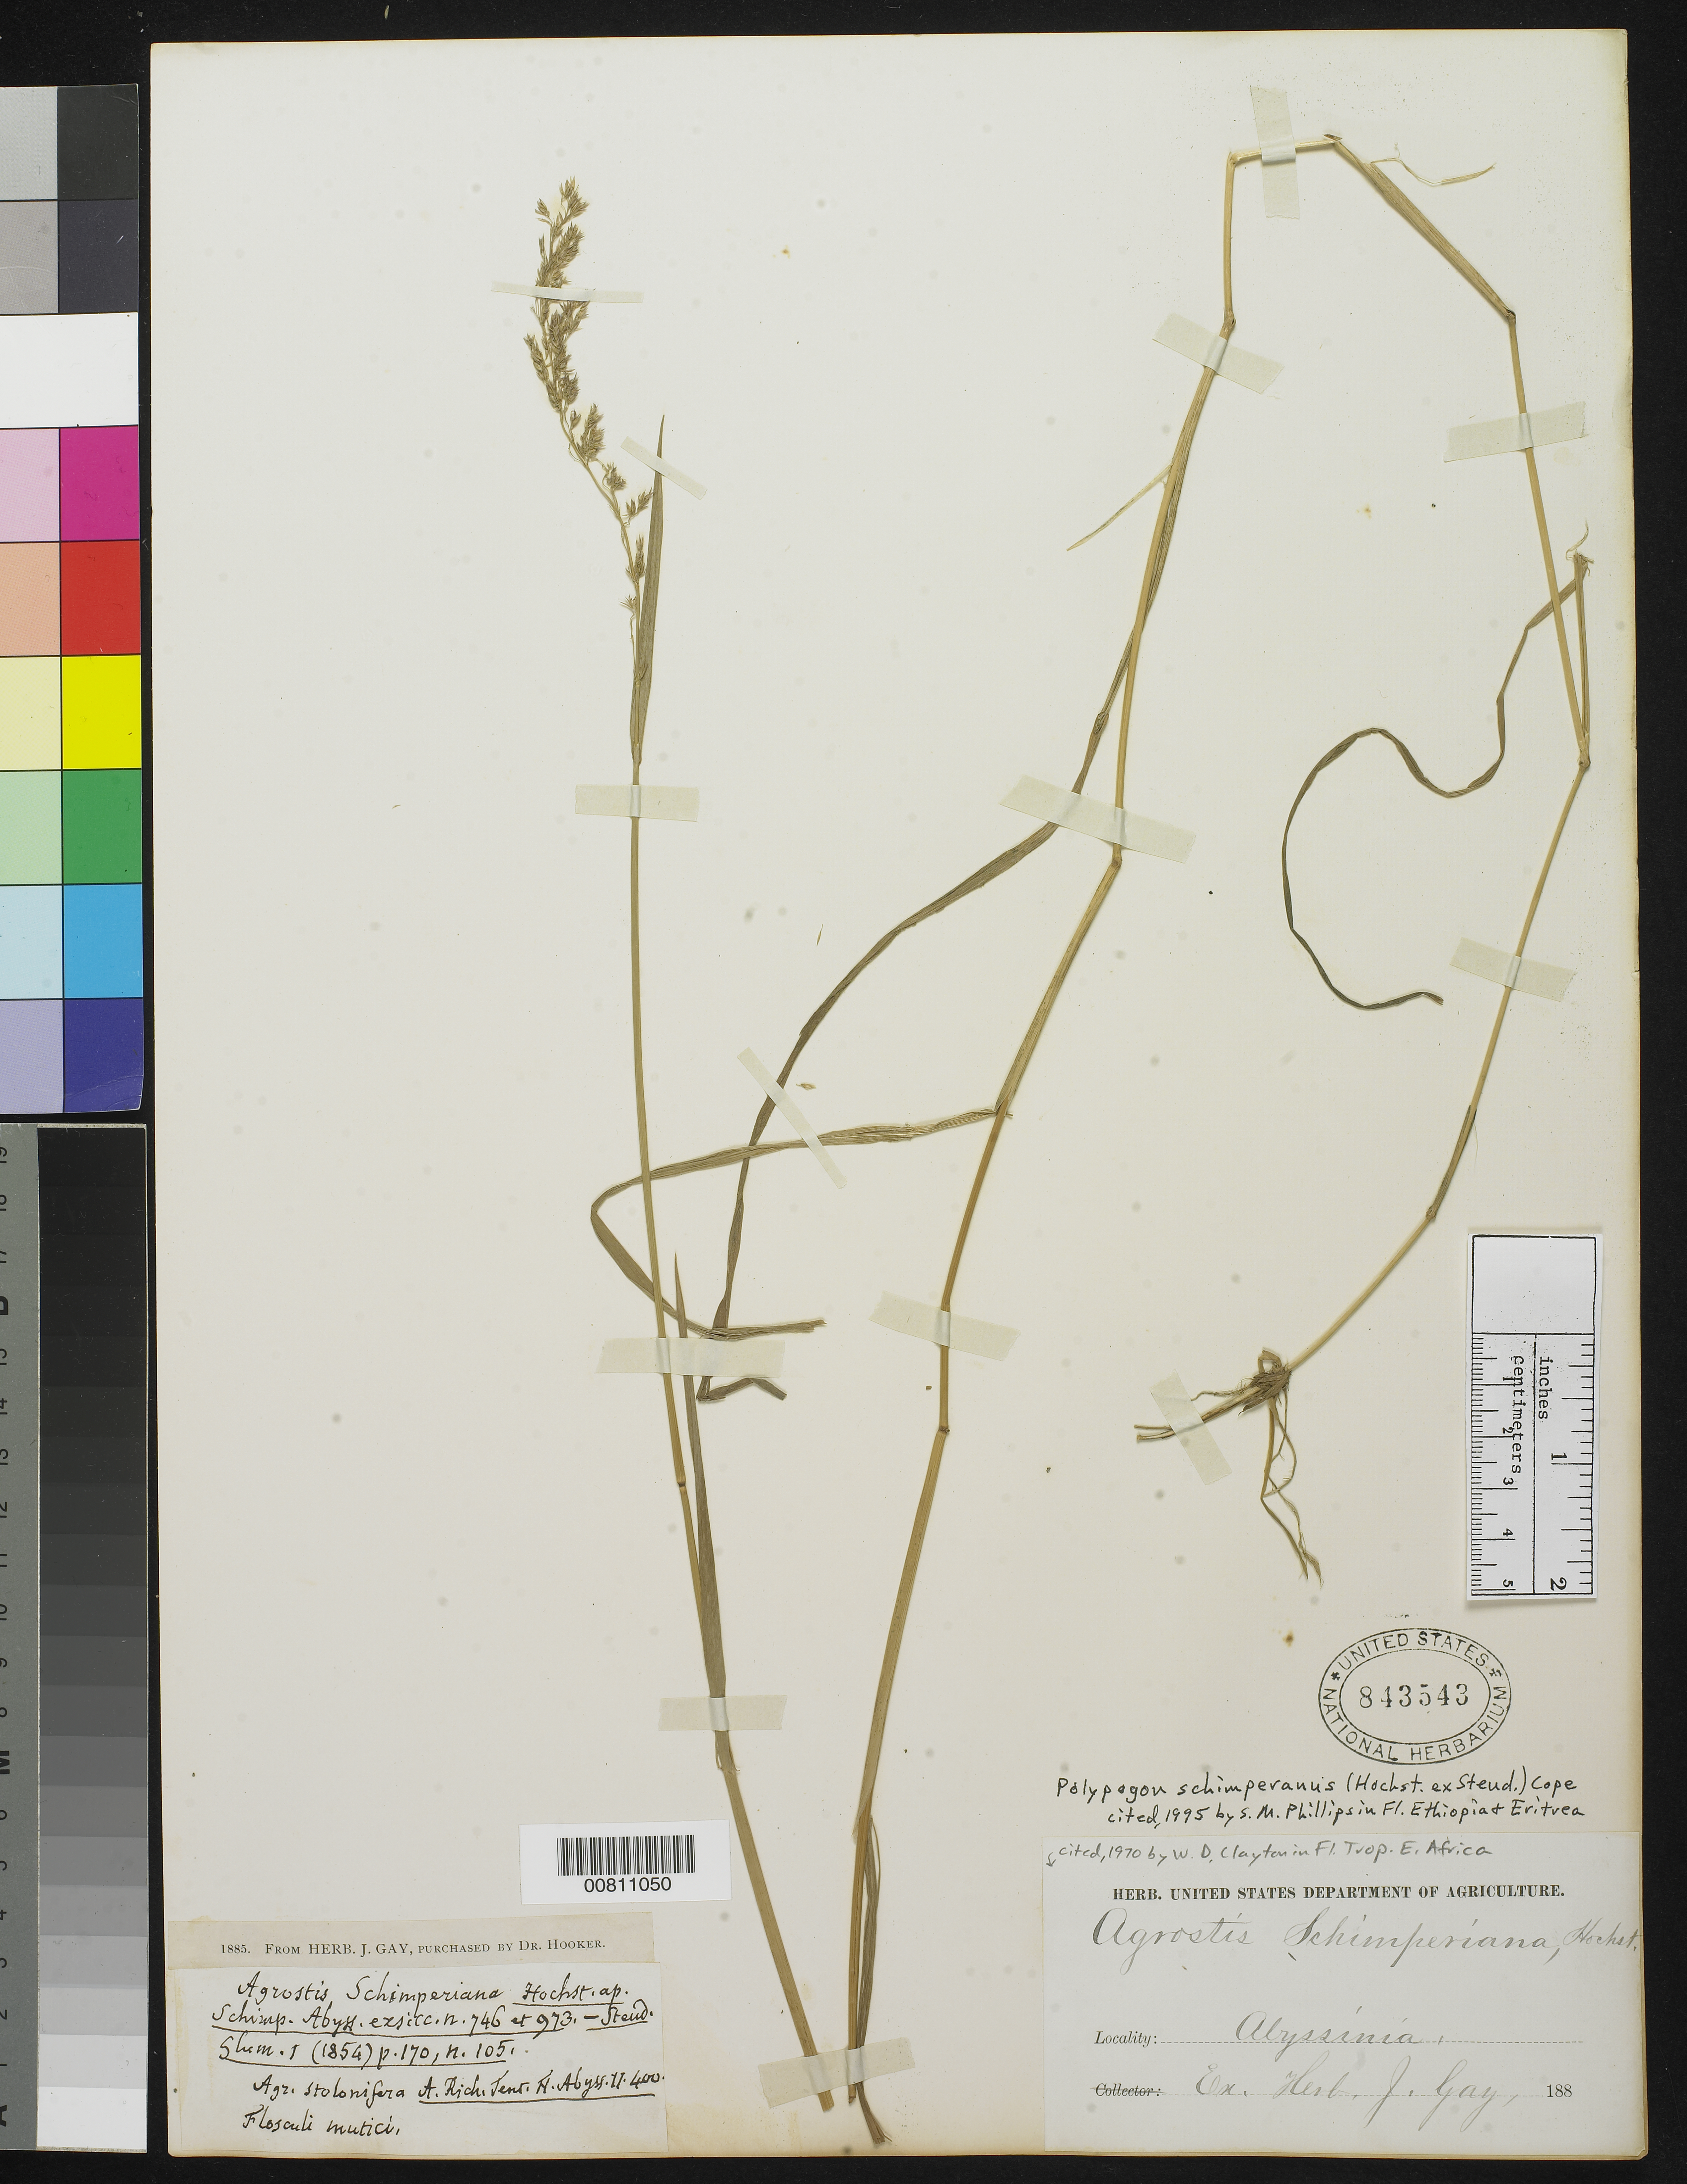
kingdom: Plantae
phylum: Tracheophyta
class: Liliopsida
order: Poales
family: Poaceae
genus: Agrostis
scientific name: Agrostis schimperiana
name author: Hochst. ex Steud.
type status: Possible Isolectotype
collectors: G. W. Schimper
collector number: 746 et 973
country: Ethiopia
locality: Abyssinia.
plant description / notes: Cited 1995 by S.M. Phillips in Fl. Ethiopia & Eritrea.; Lectotype is Schimper 746 as designated by Chaudahry, Grass. Saudi Arabia 132 (1989); label on US sheet cites both syntype numbers.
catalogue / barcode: US 843543